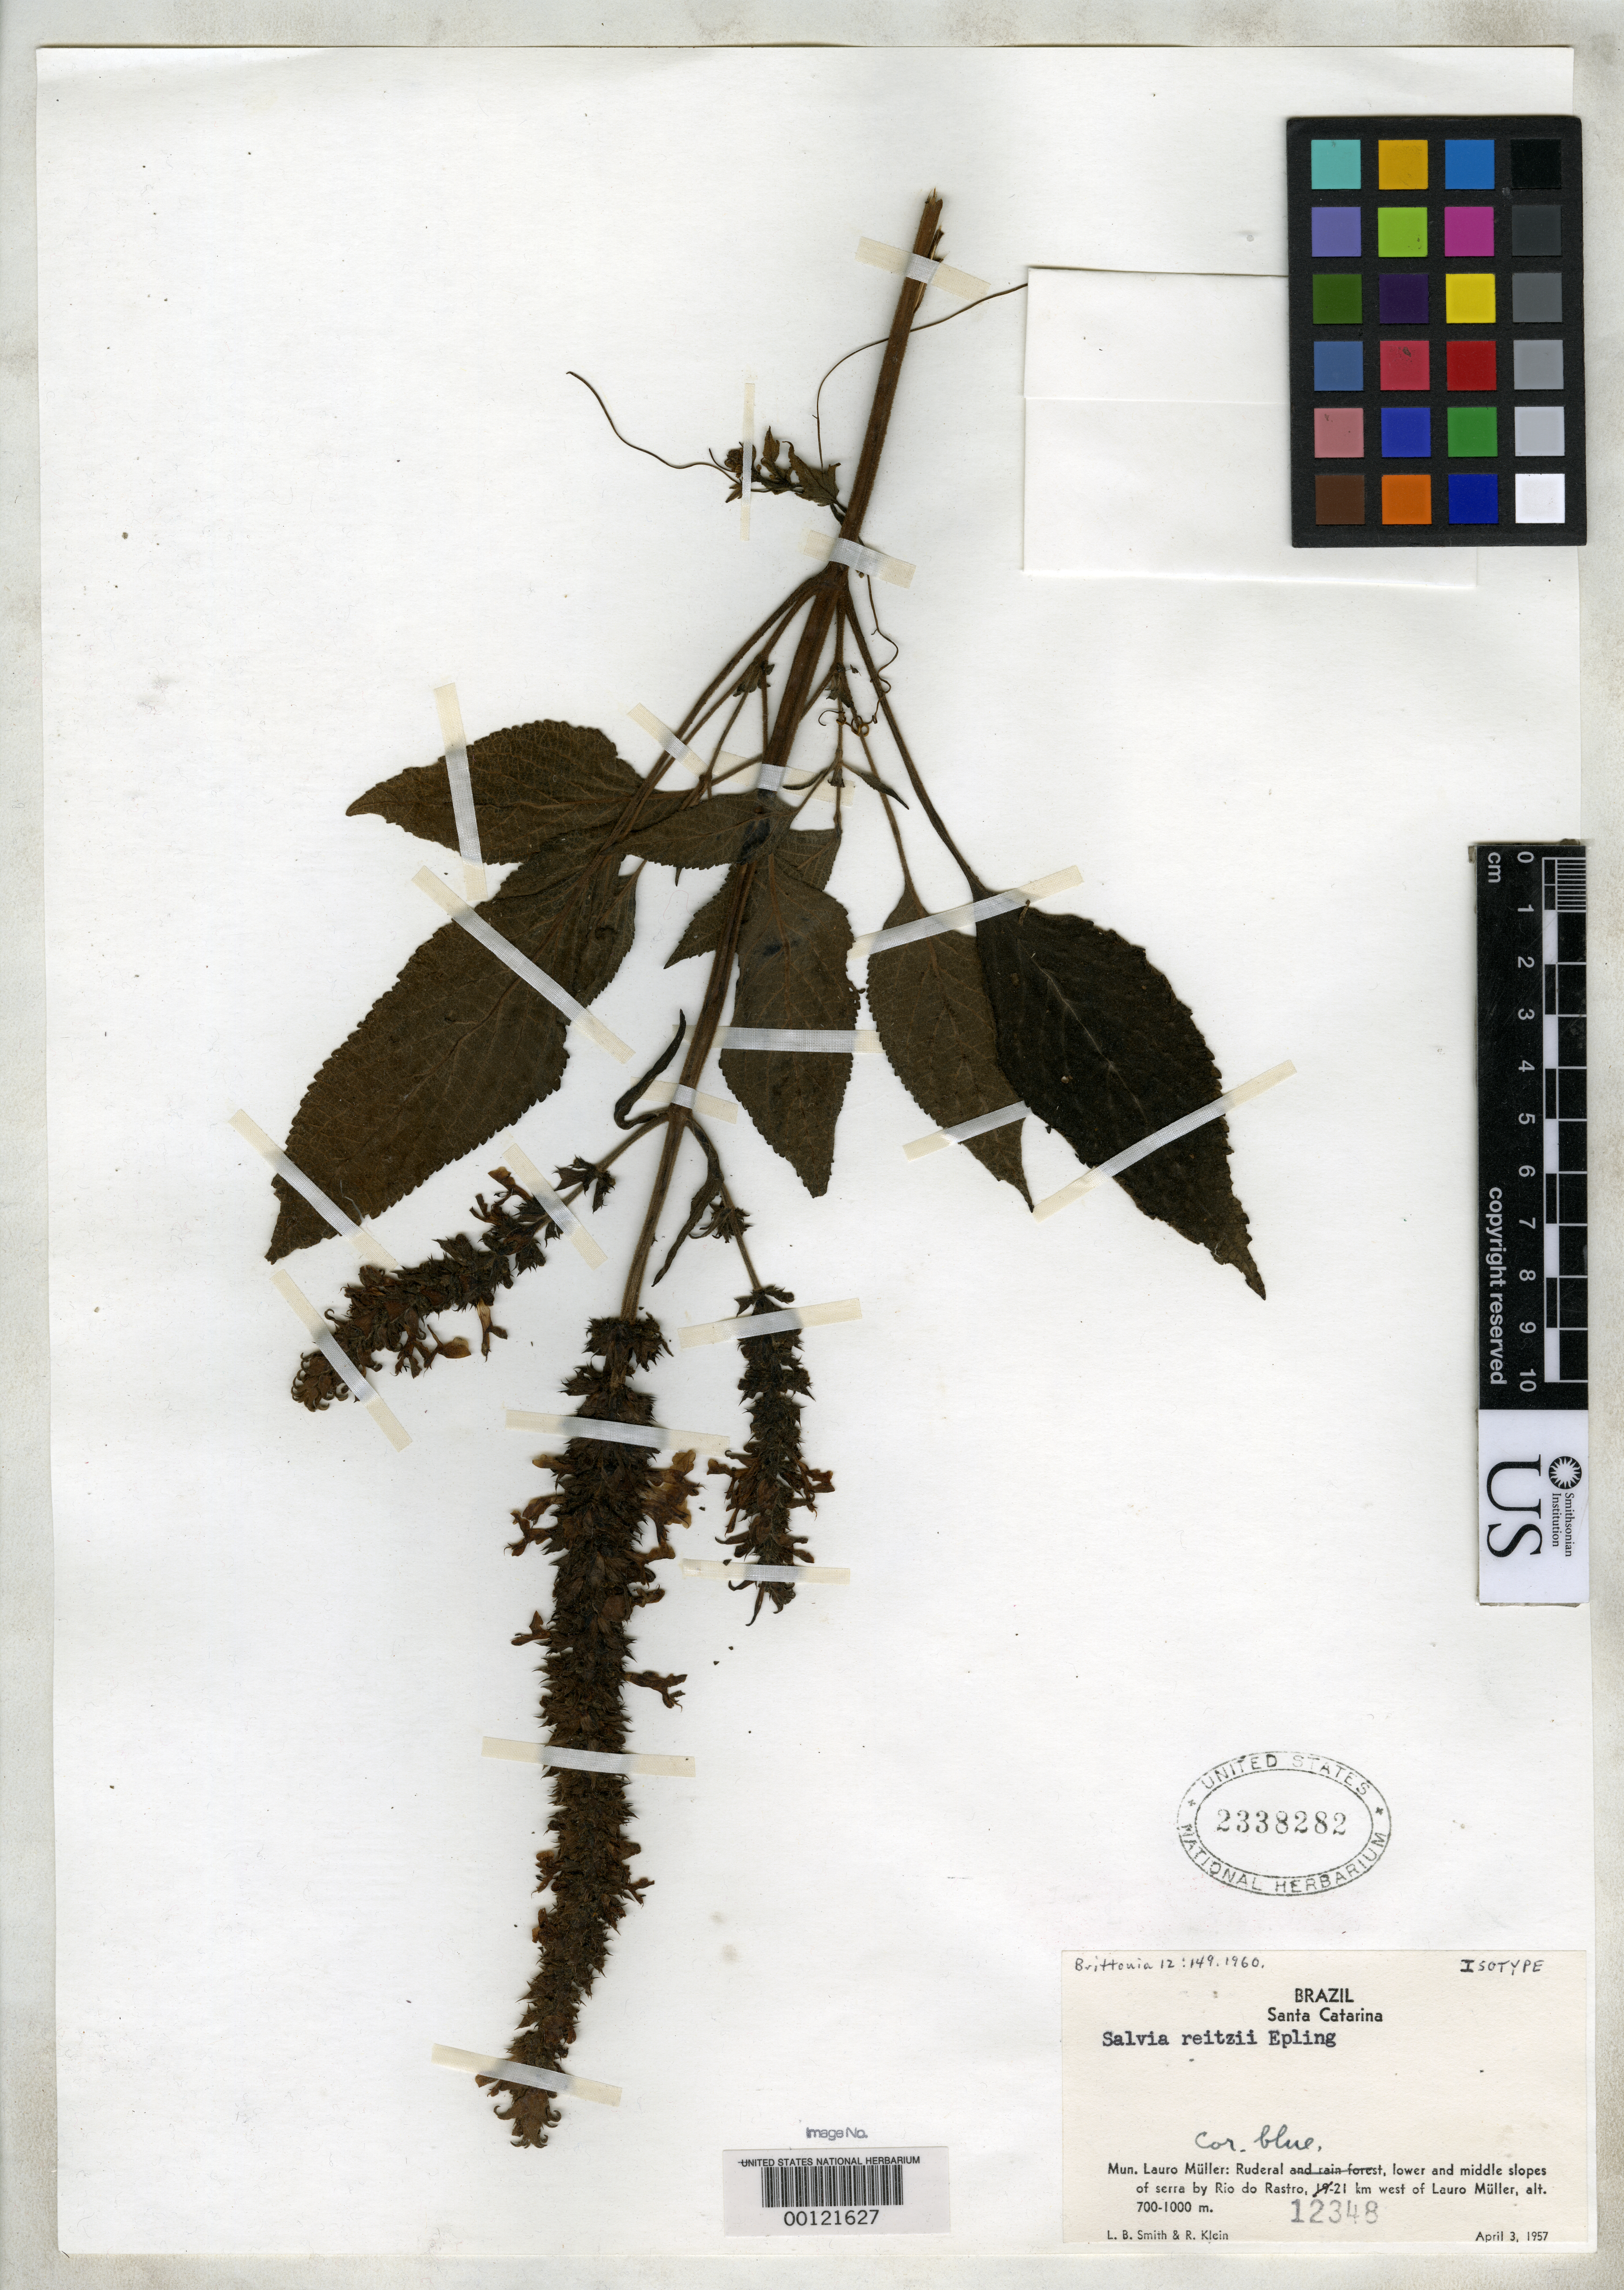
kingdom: Plantae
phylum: Tracheophyta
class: Magnoliopsida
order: Lamiales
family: Lamiaceae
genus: Salvia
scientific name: Salvia reitzii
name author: Epling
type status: Isotype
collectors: L. Smith & R. M. Klein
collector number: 12348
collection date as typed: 03 Apr 1957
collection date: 1957-04-03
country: Brazil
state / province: Santa Catarina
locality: W of Lauro Muller, Rio do Rasto.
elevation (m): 700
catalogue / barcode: US 2338282